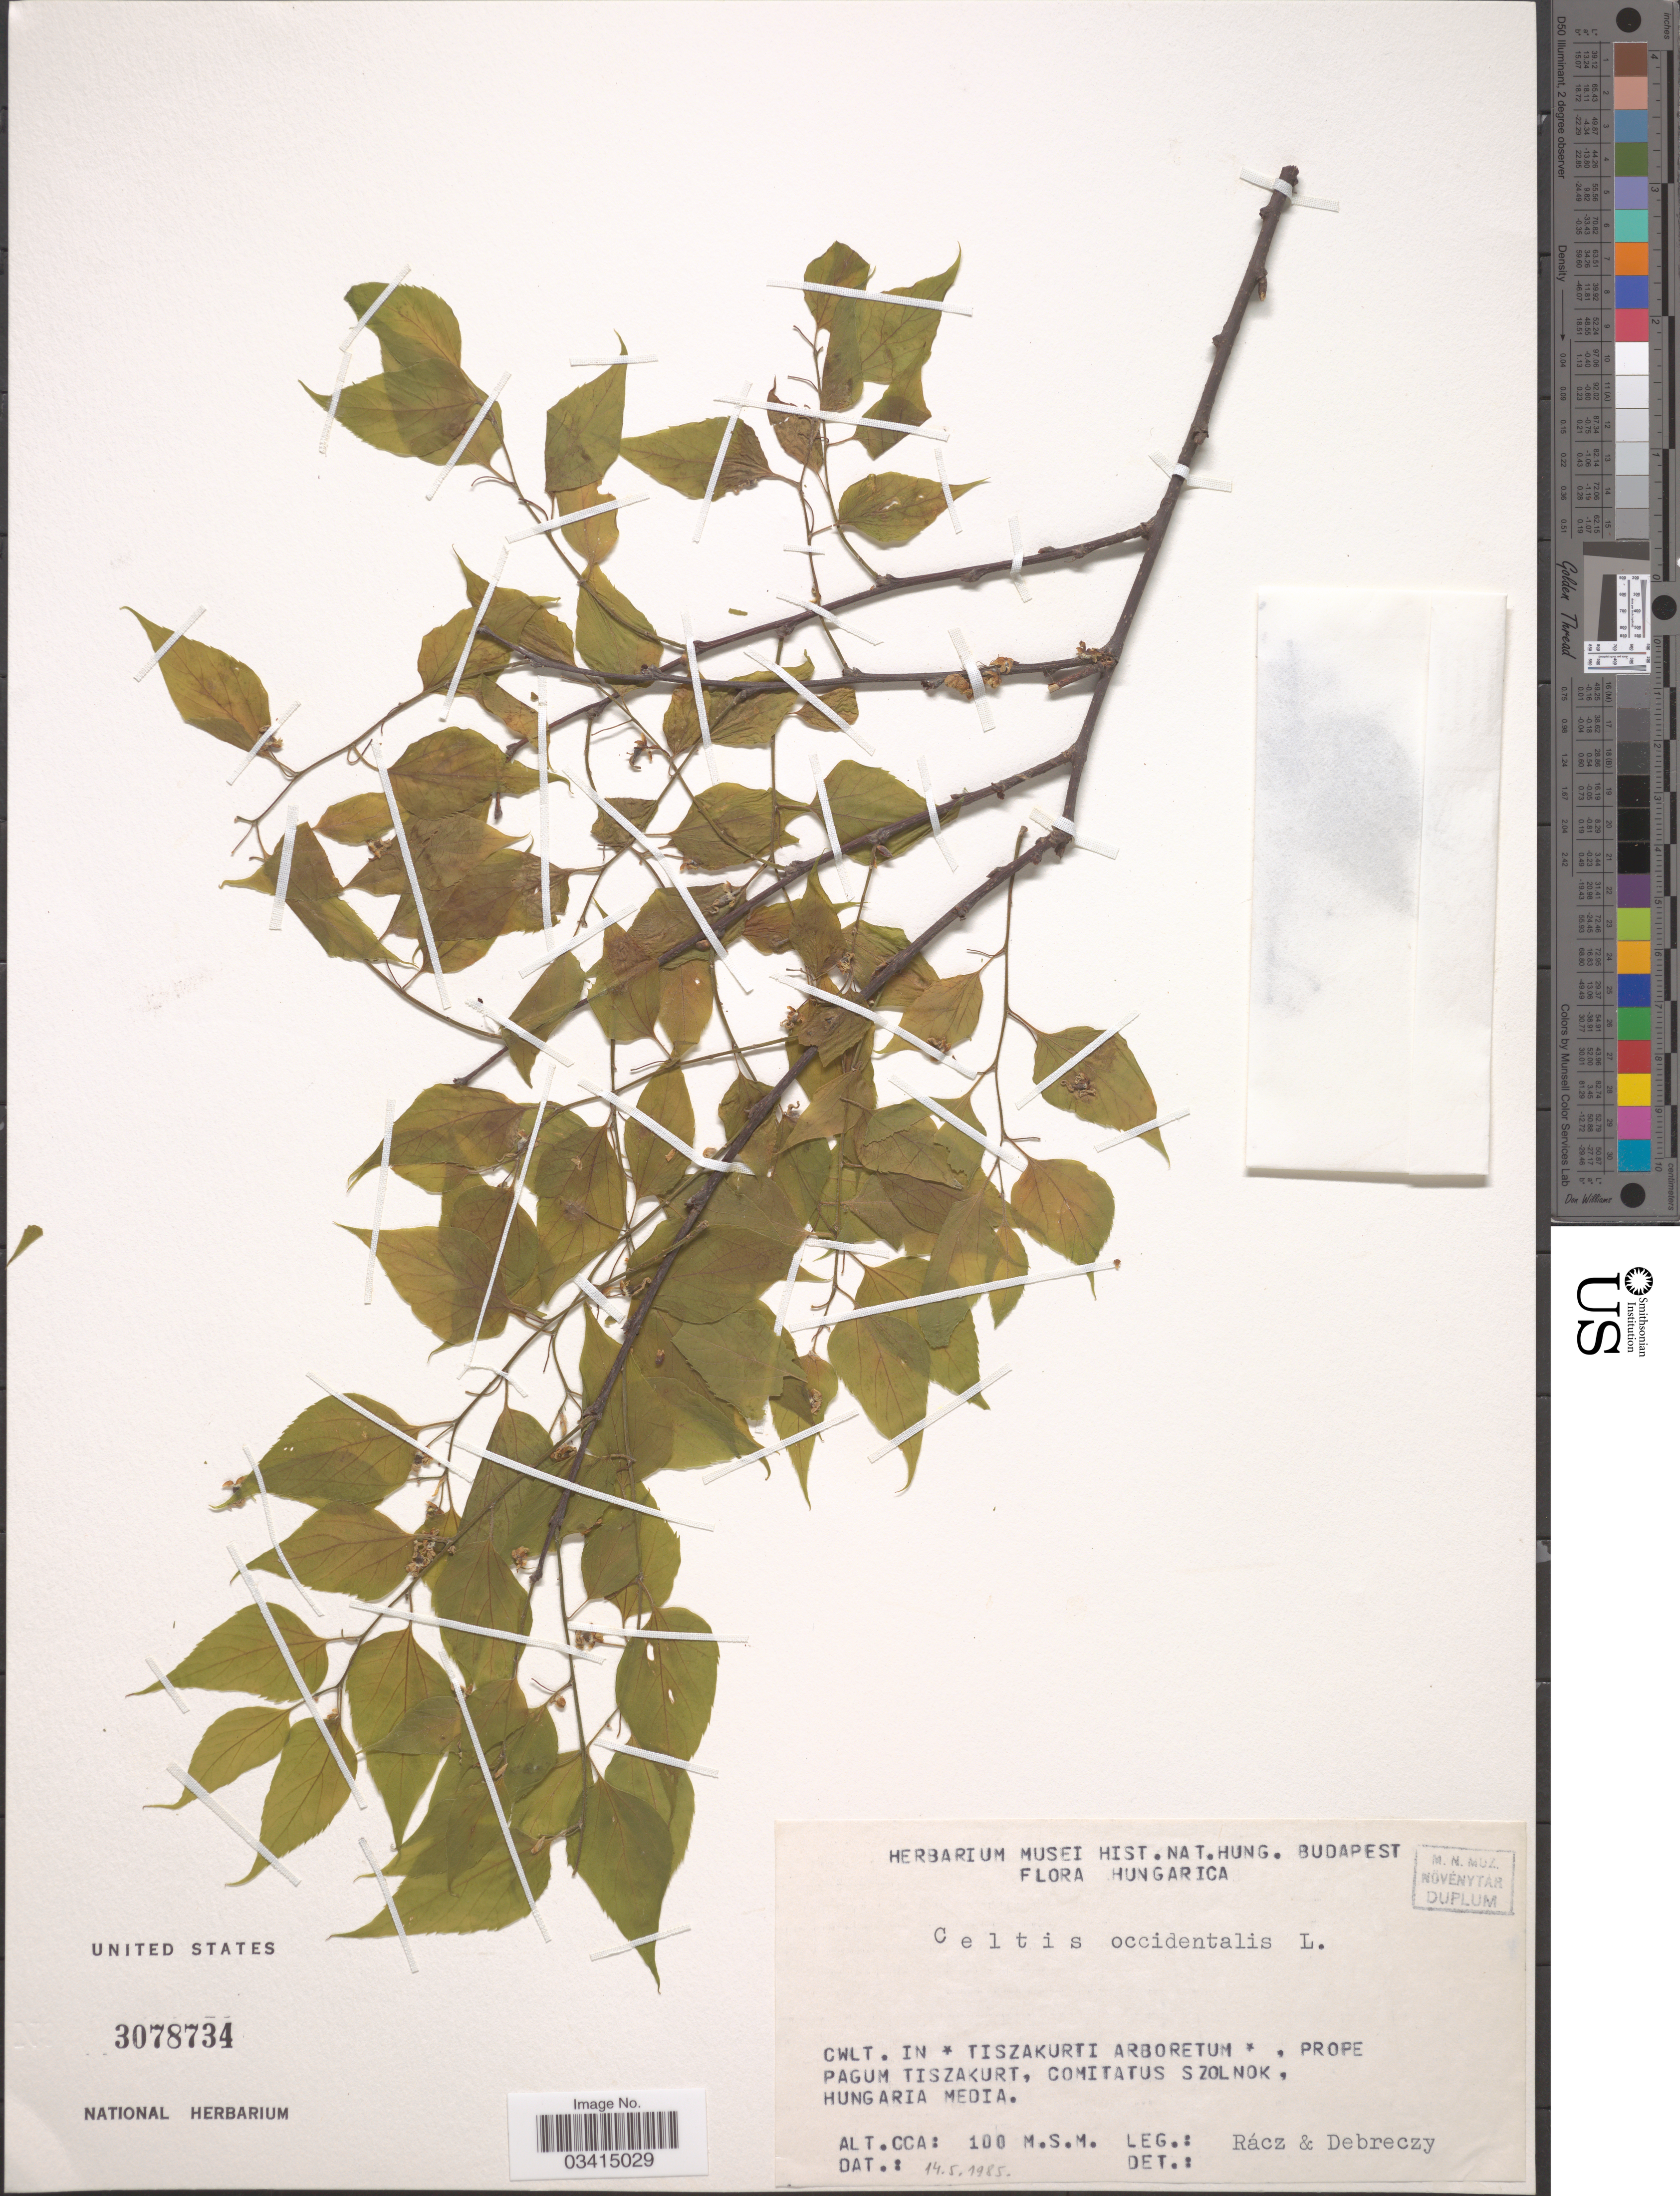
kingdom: Plantae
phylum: Tracheophyta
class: Magnoliopsida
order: Rosales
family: Cannabaceae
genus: Celtis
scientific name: Celtis occidentalis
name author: L.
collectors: Rácz & Debreczy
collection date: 1985-05-14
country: Hungary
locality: Cwlt. in Tiszakurti Arboretum, prope pagum Tiszakurt, comitatus Szolnok, Hungaria Media.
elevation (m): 100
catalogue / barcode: US 3078734